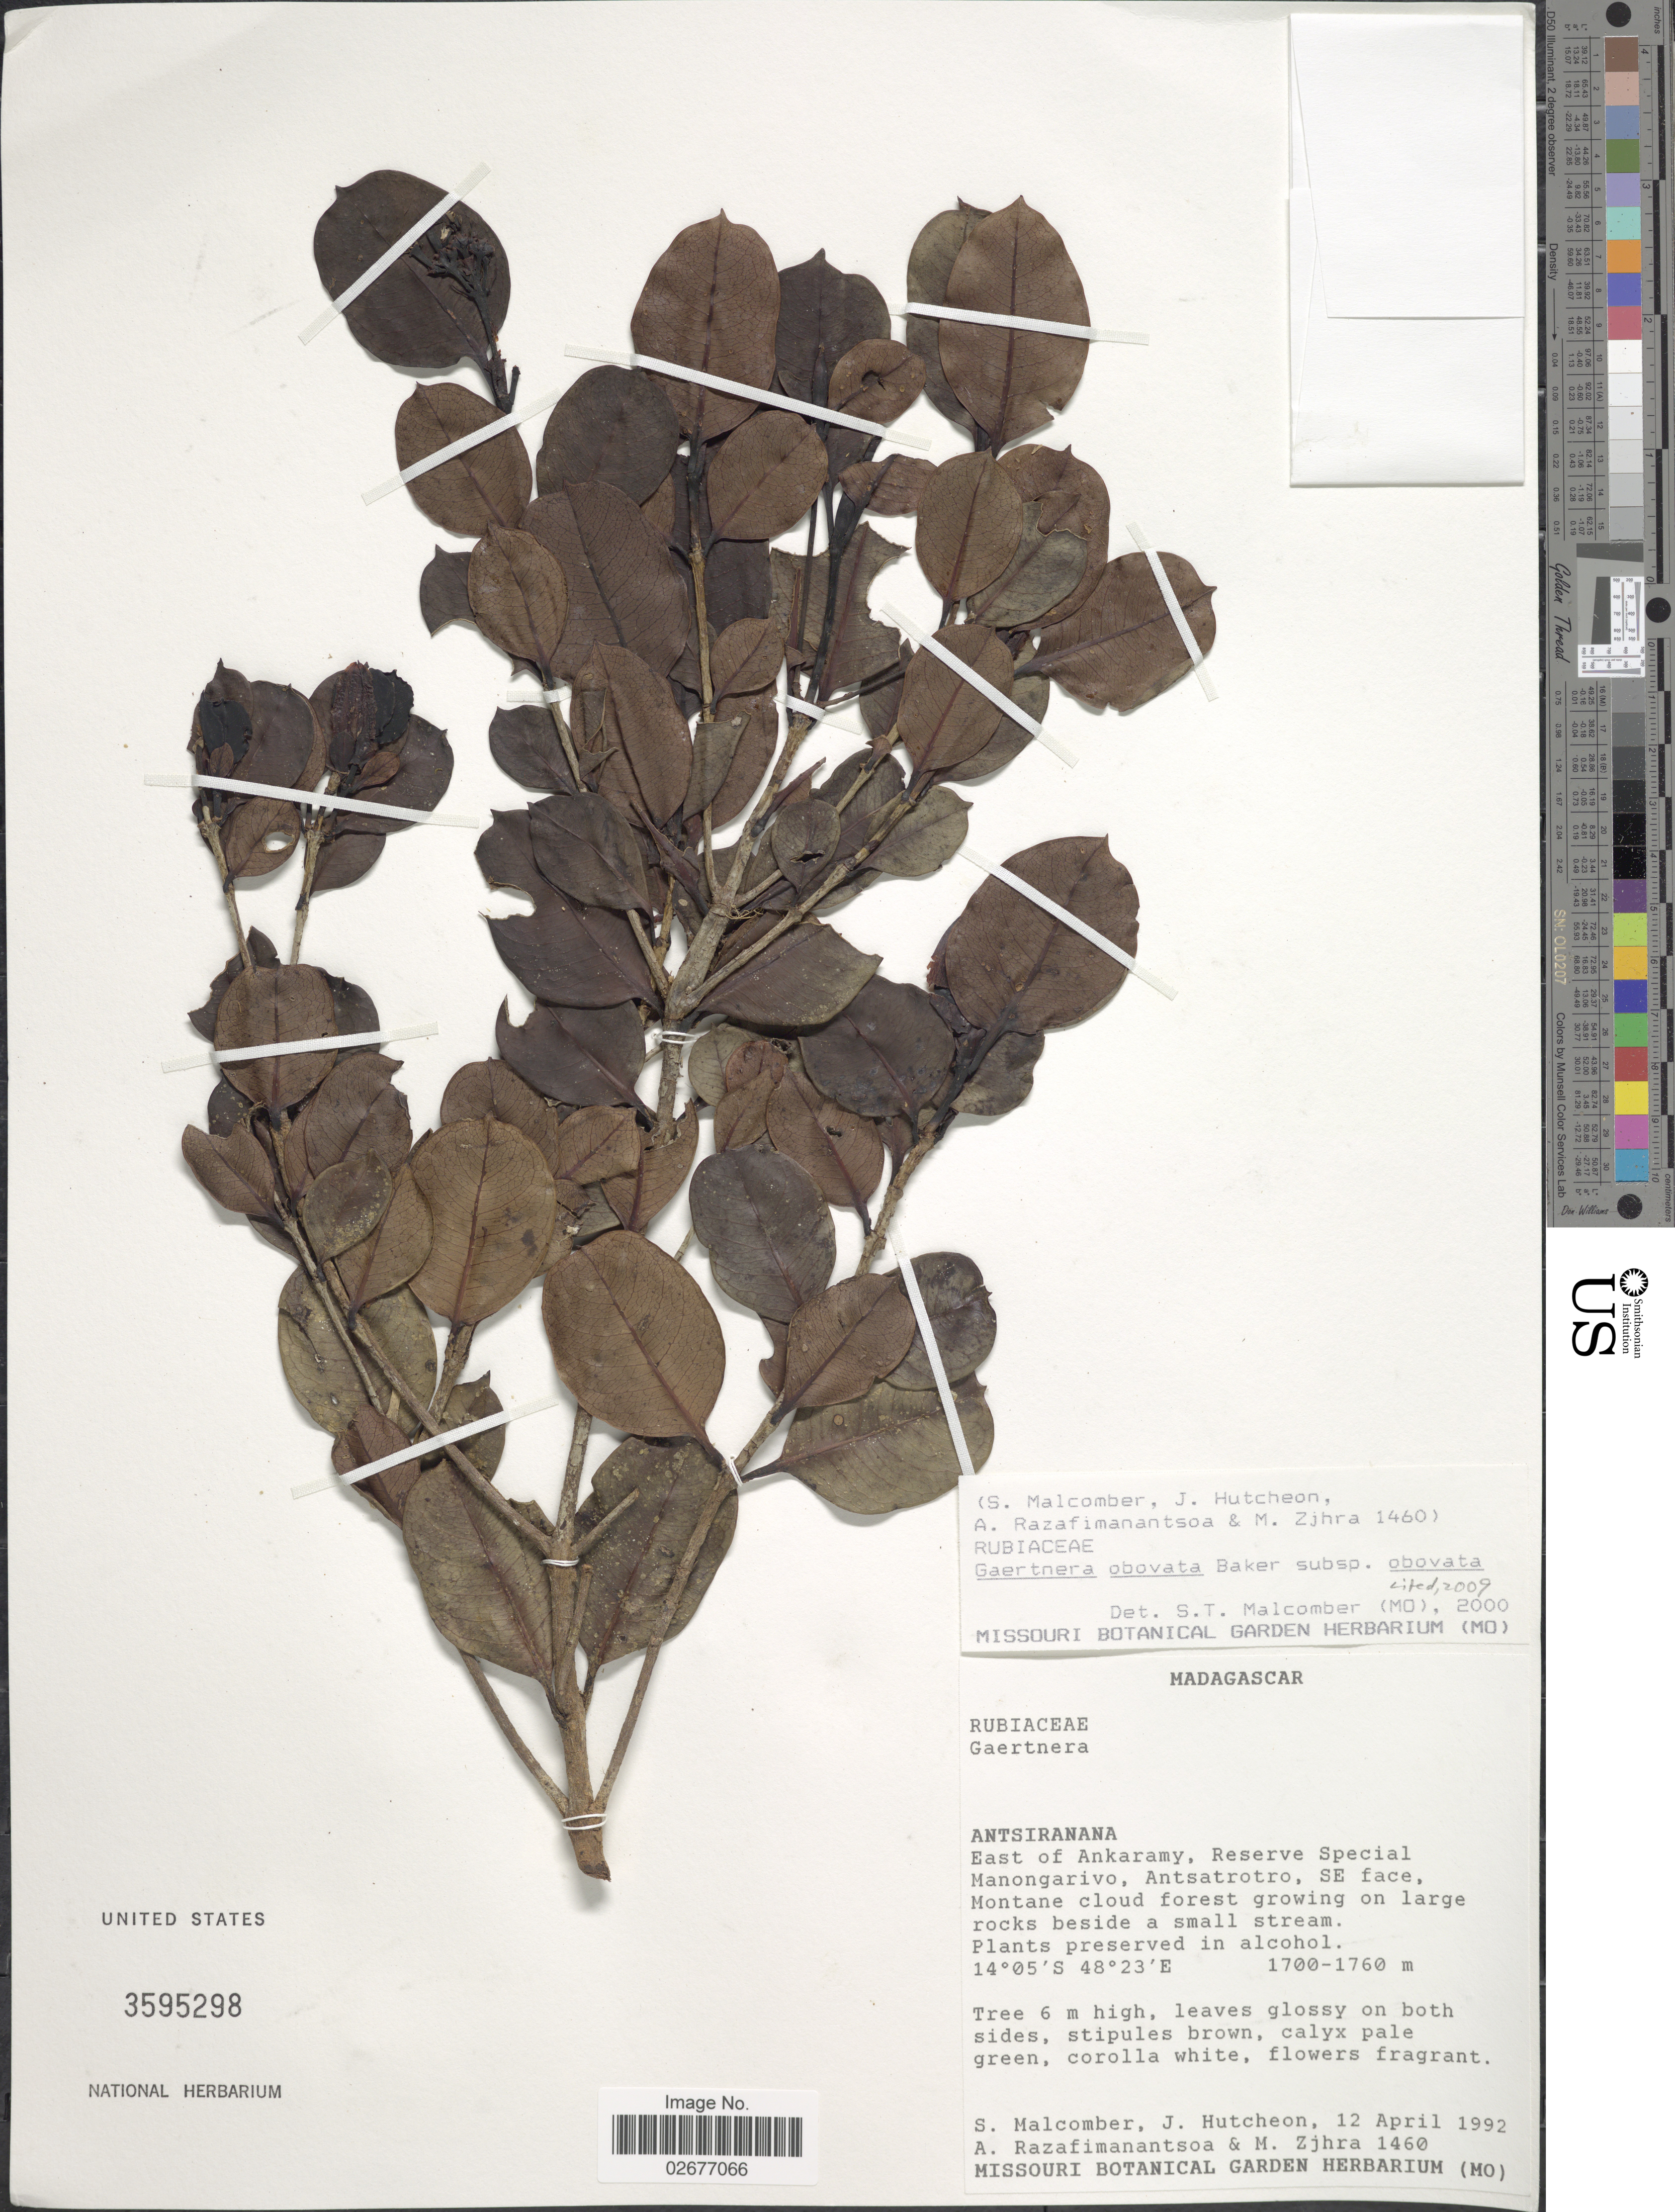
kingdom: Plantae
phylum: Tracheophyta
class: Magnoliopsida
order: Gentianales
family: Rubiaceae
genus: Gaertnera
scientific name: Gaertnera obovata var. obovata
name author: Baker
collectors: S. T. Malcomber, J. Hutcheon, A. Razafimanantsoa & M. Zjhra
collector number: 1460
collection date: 1992-04-12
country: Madagascar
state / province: Diana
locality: East of Ankaramy, Reserve Special Manongarivo, Antsatrotro, SE face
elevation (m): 1700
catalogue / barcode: US 3595298